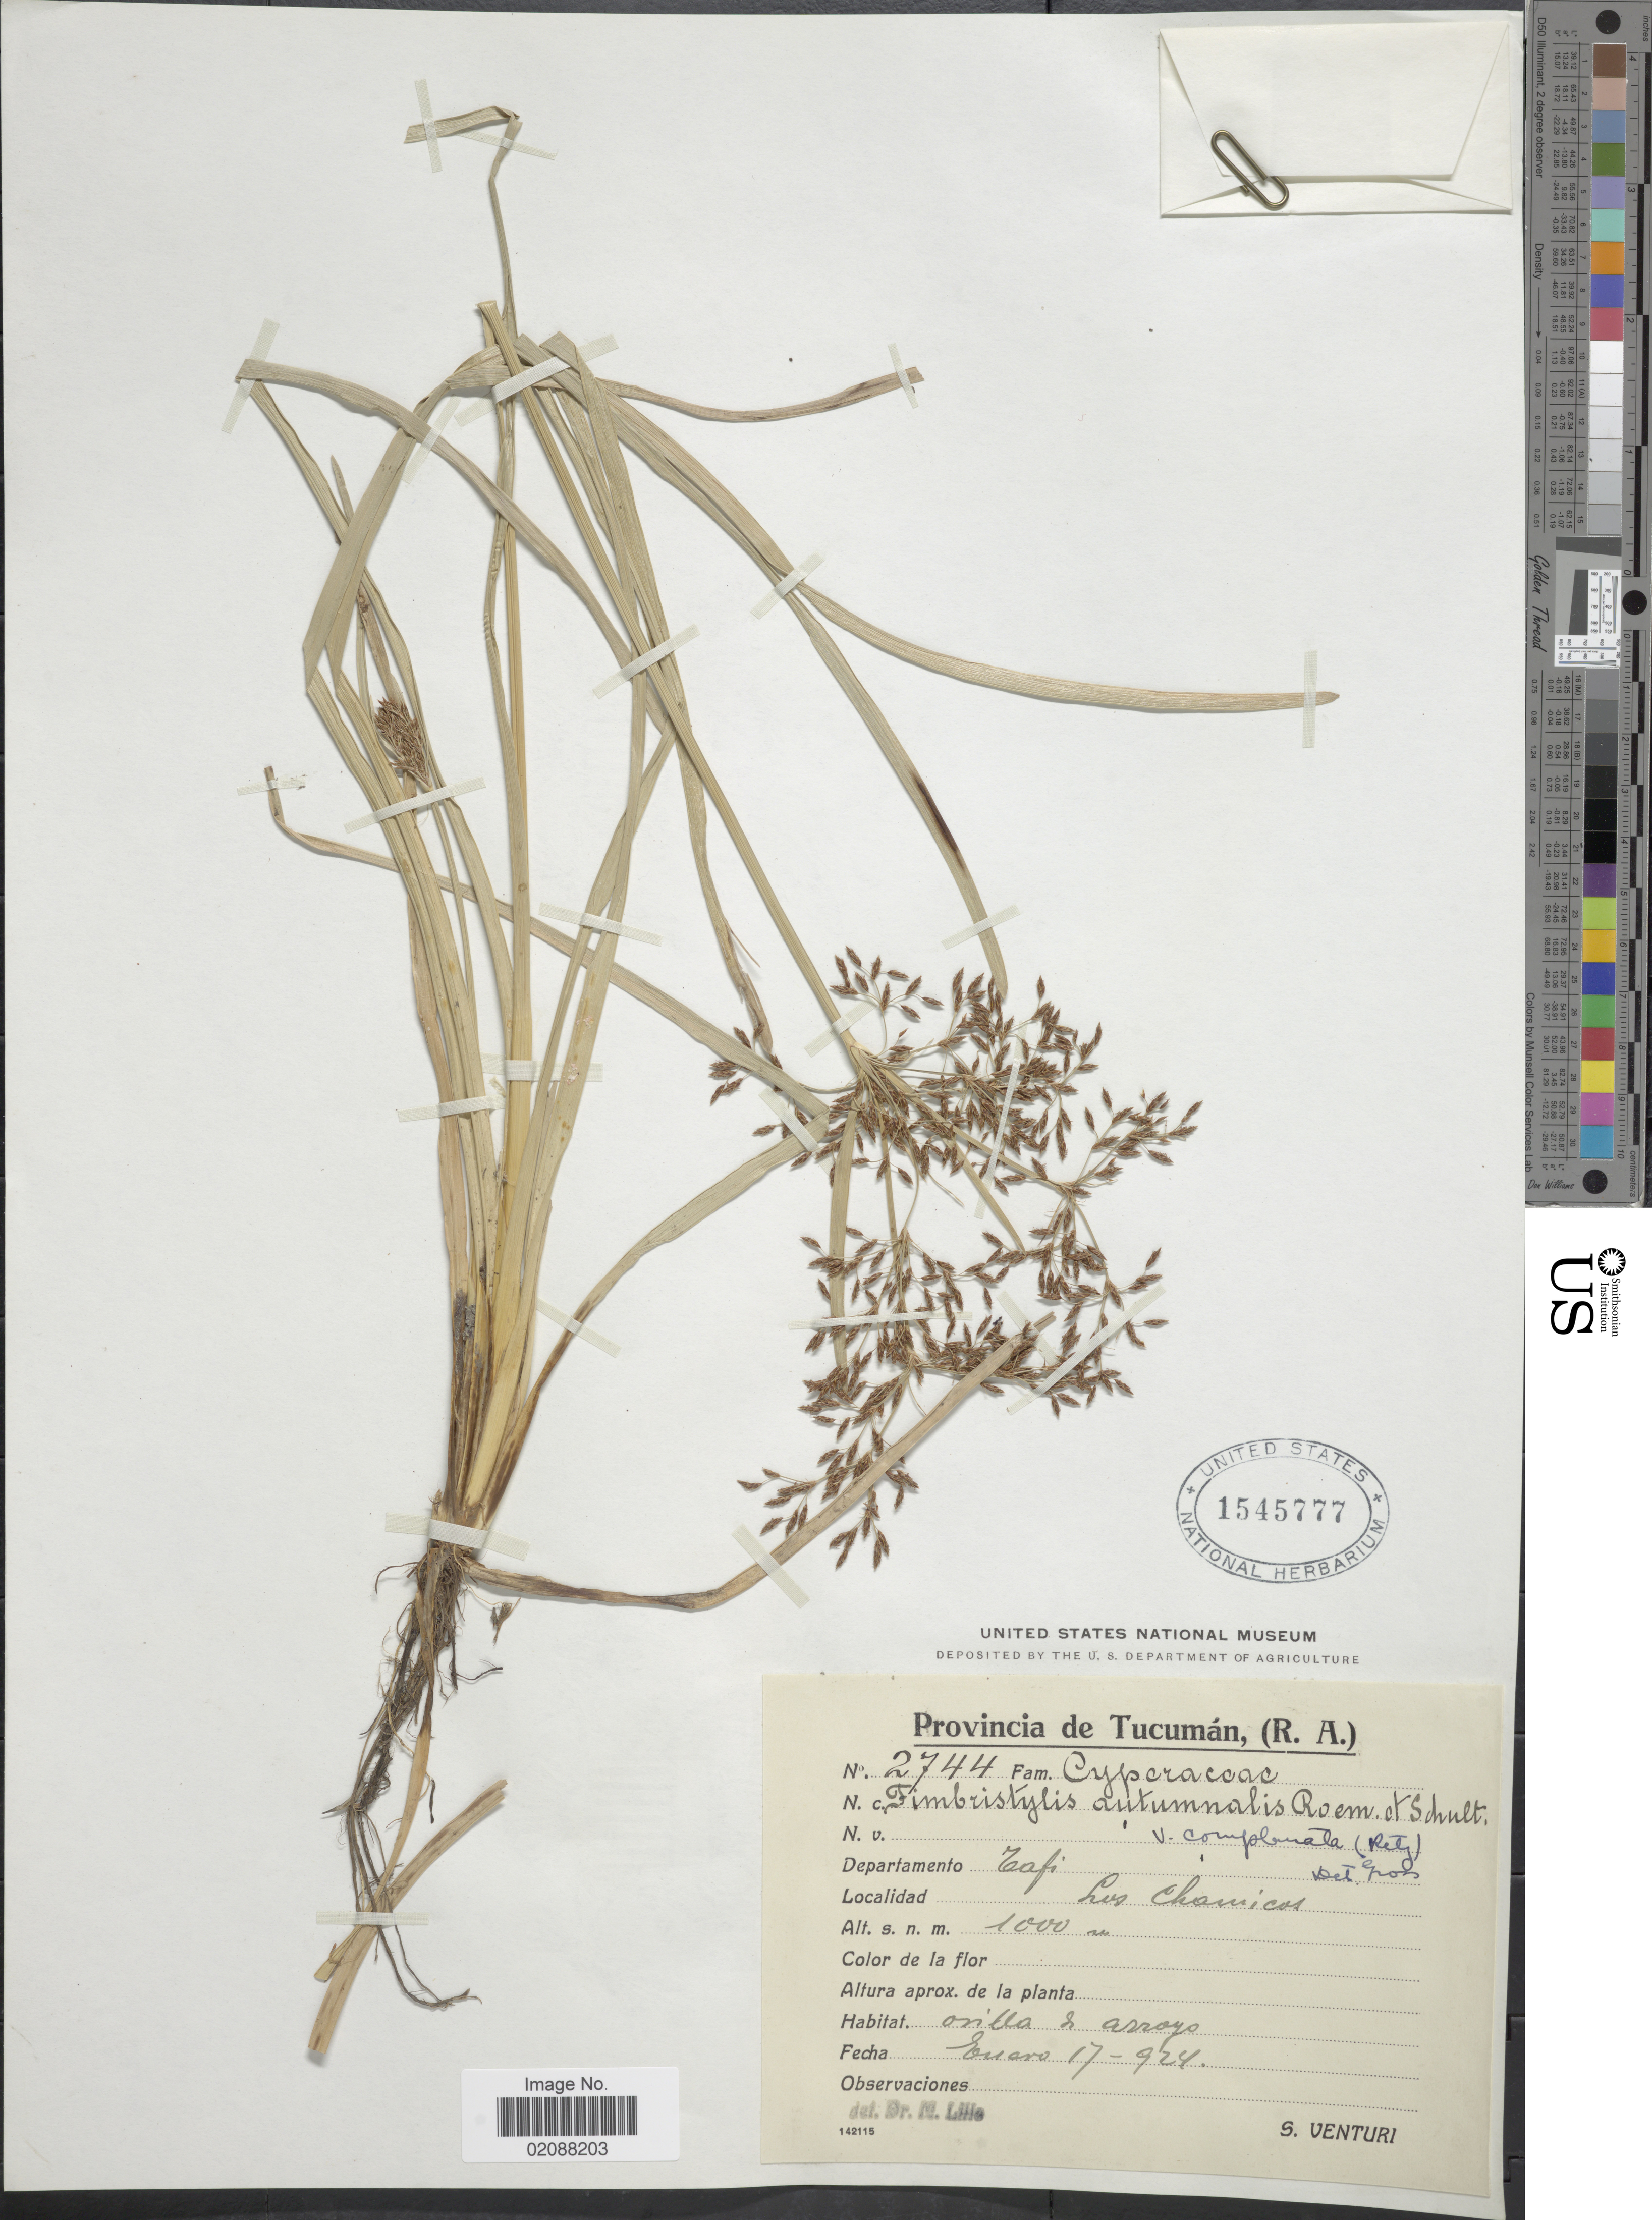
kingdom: Plantae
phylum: Tracheophyta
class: Liliopsida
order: Poales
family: Cyperaceae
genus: Fimbristylis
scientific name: Fimbristylis complanata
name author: (Retz.) Link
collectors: S. Venturi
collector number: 2744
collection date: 1924-01-17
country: Argentina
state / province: Tucuman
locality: Departamento Tafi, Los Chamicos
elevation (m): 1000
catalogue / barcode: US 1545777